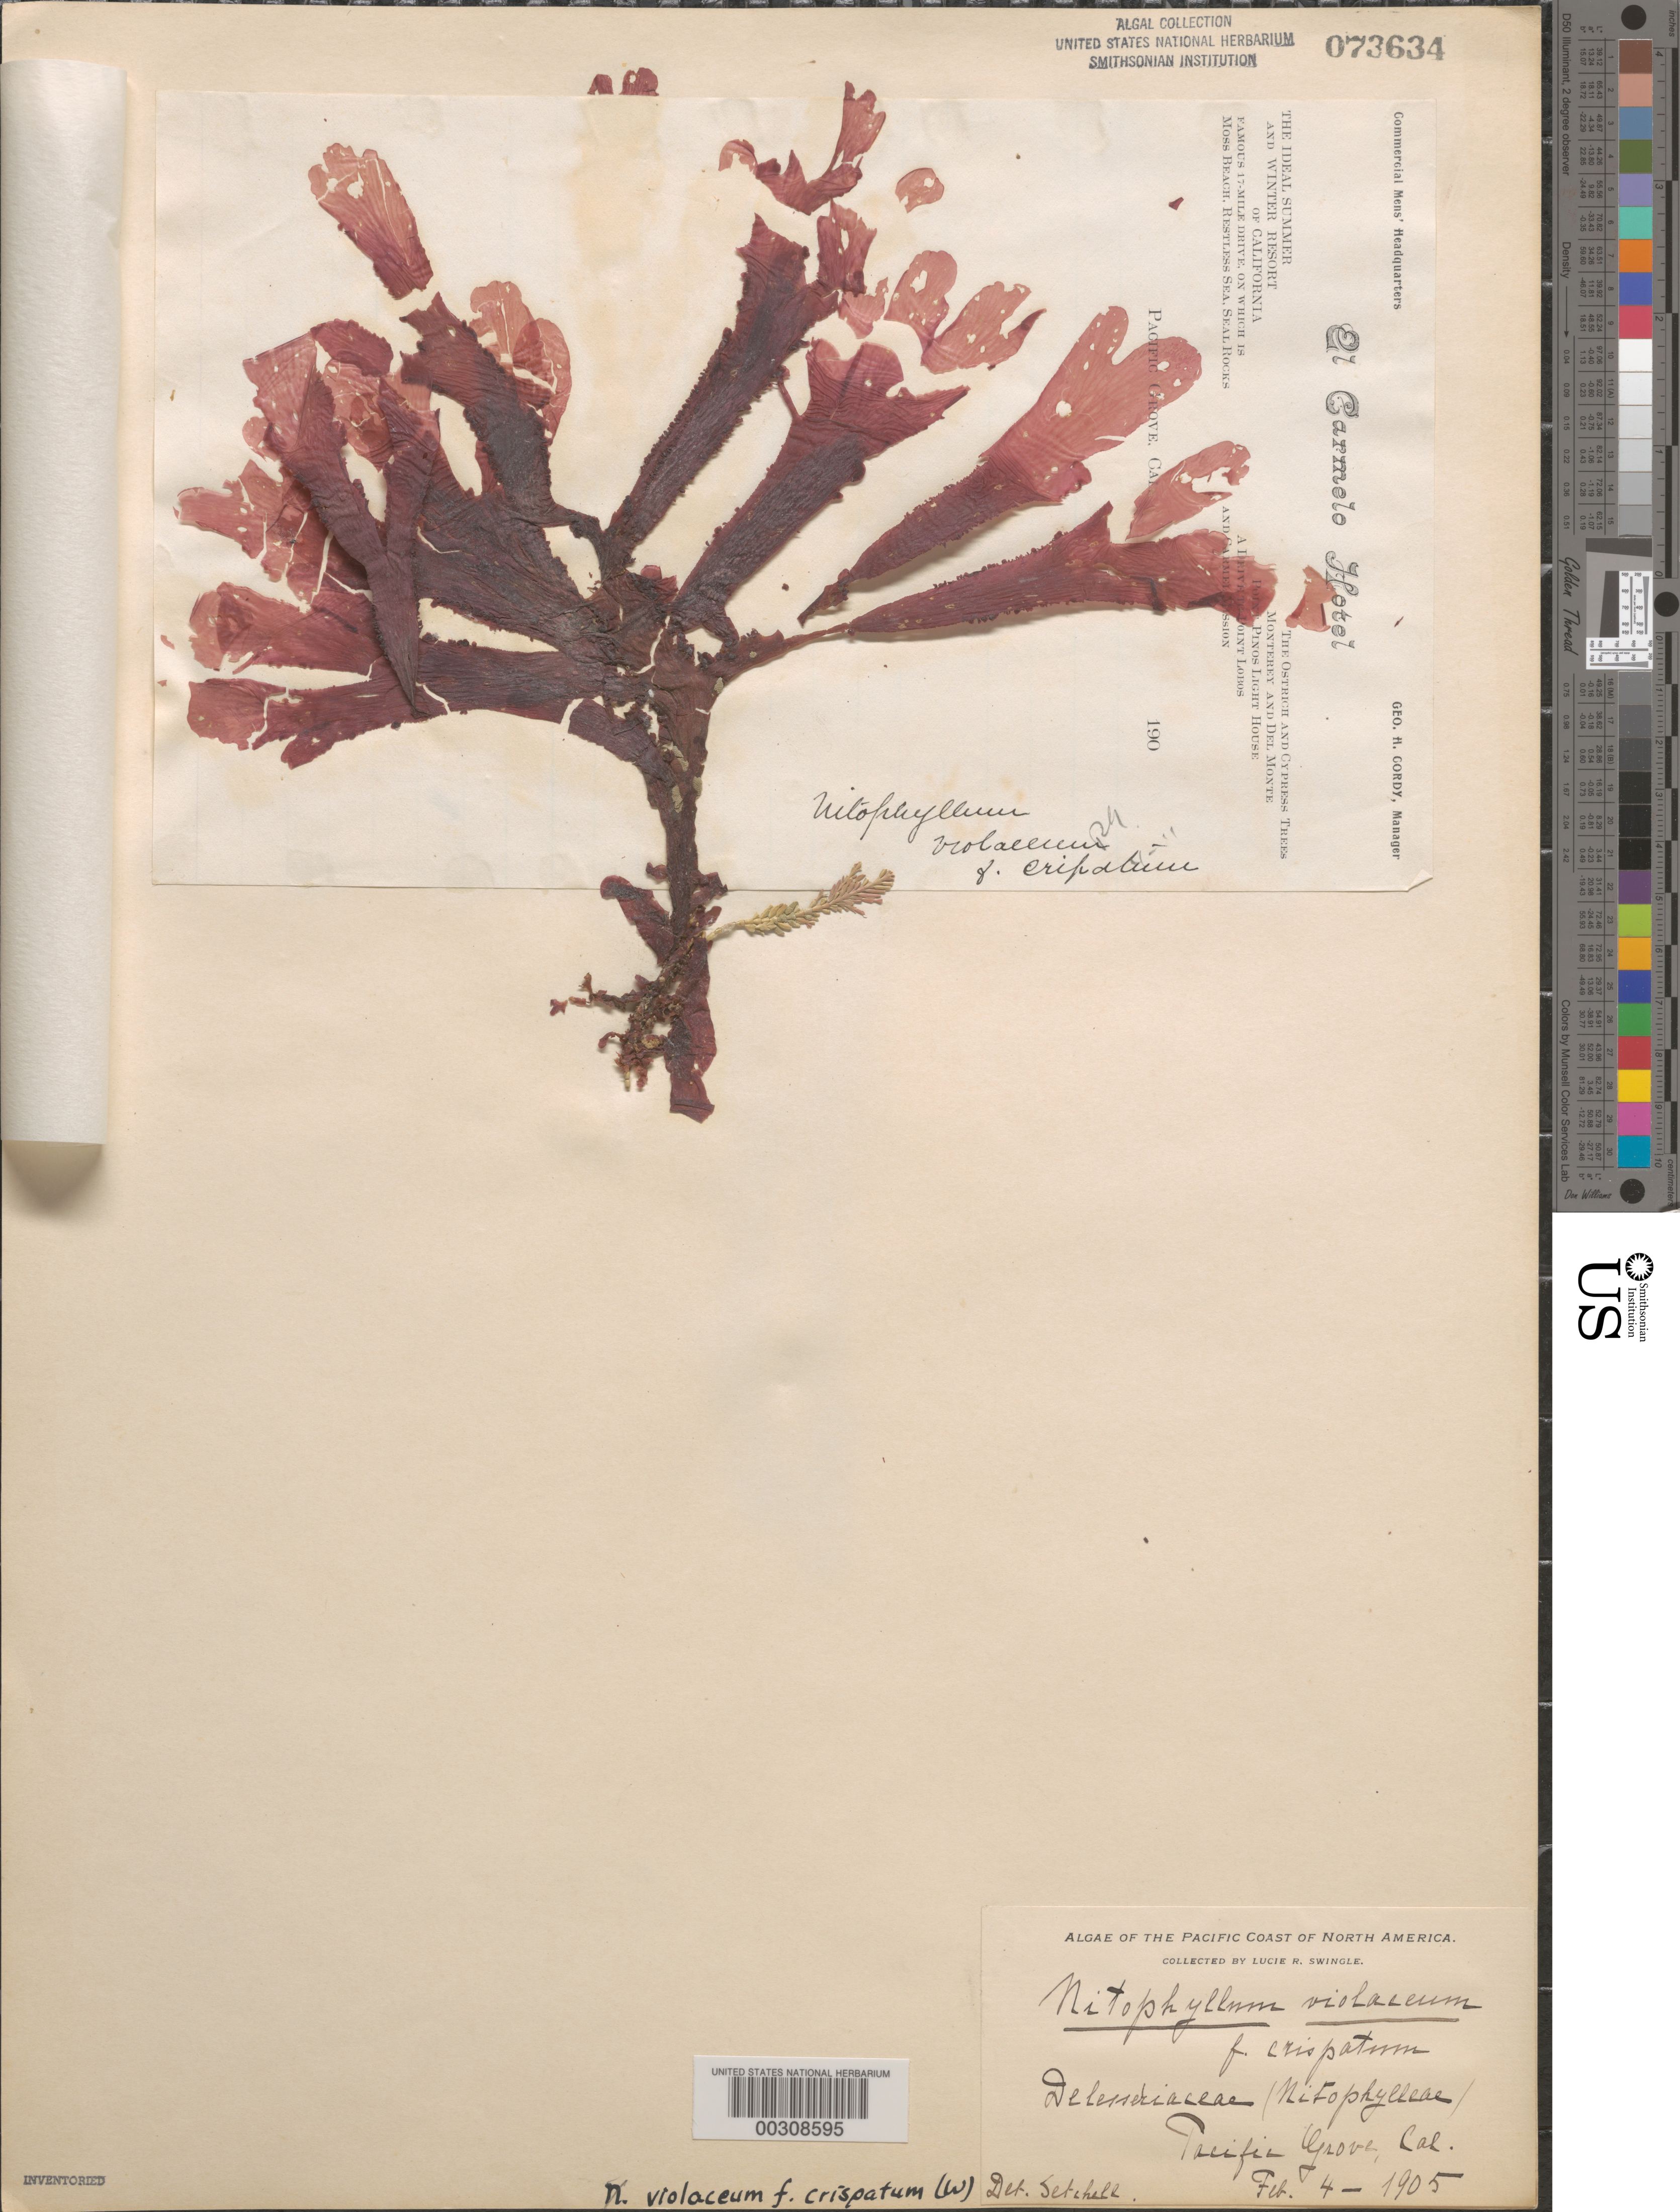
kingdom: Plantae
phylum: Rhodophyta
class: Florideophyceae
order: Ceramiales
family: Delesseriaceae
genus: Cryptopleura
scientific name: Cryptopleura violacea f. crispatum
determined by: Setchell, William A.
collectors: L. Swingle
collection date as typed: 04 Feb 1905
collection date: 1905-02-04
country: United States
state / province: California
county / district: Monterey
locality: Pacific Grove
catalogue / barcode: US 73634